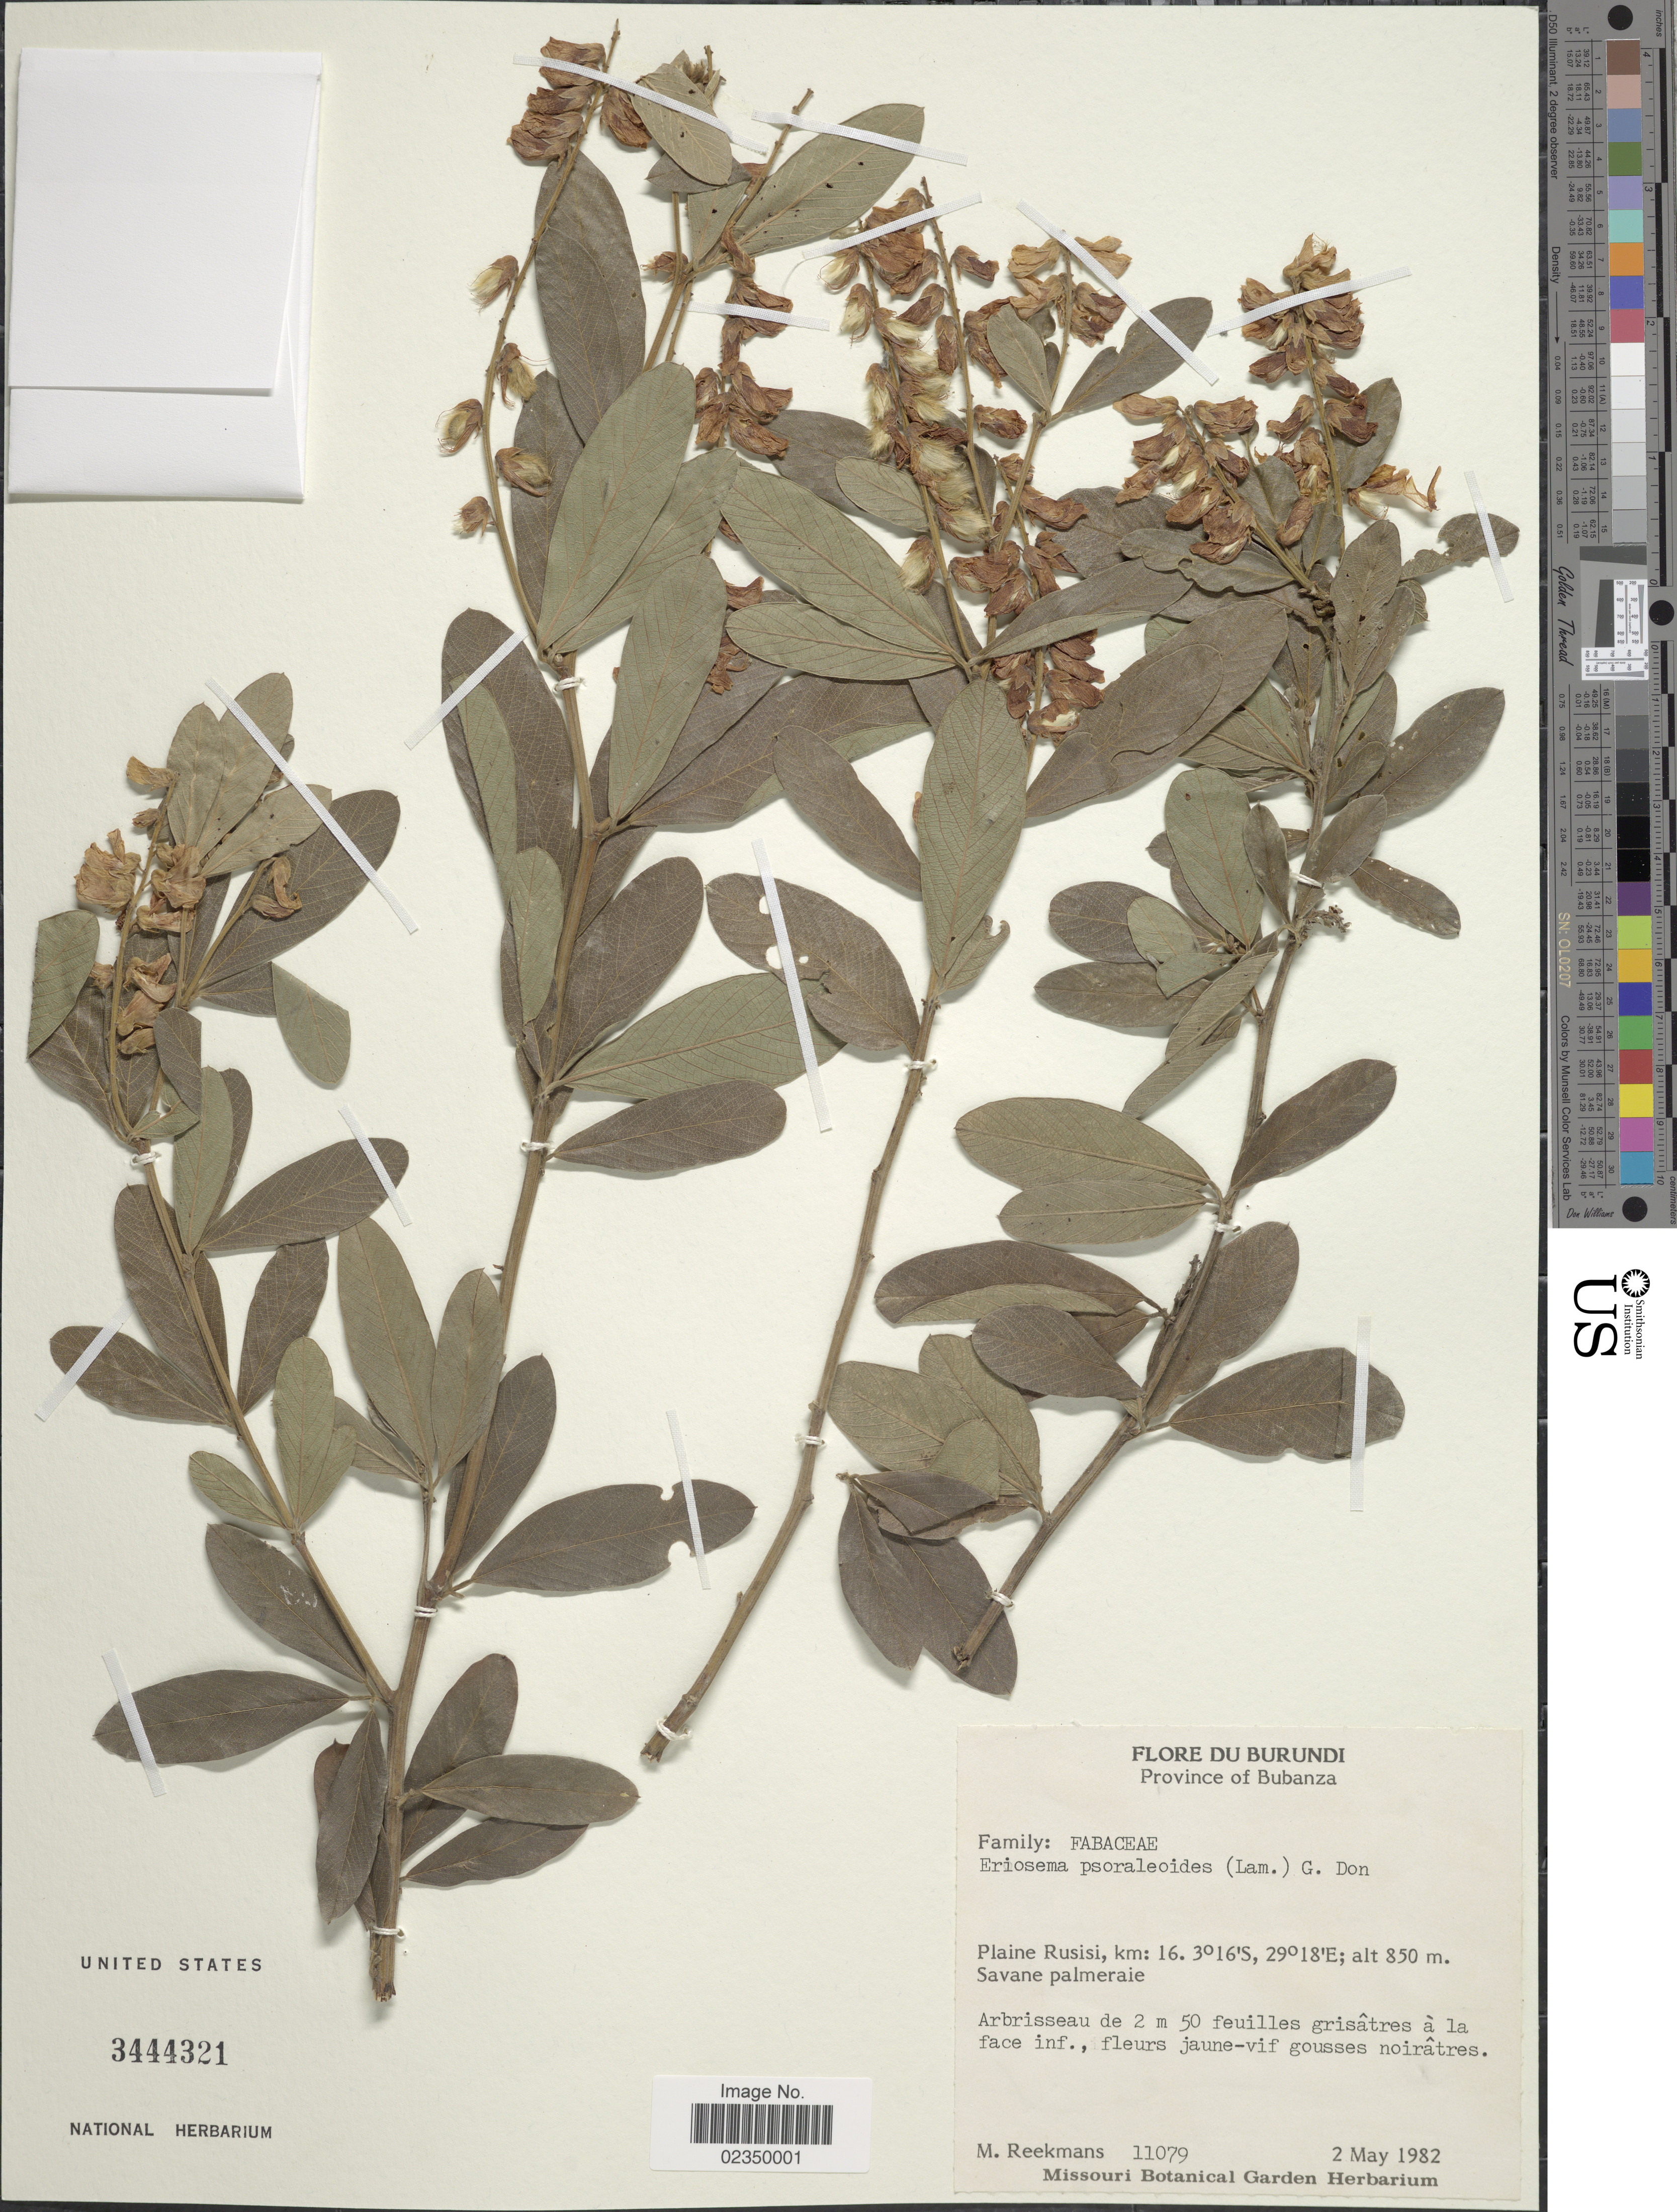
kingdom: Plantae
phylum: Tracheophyta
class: Magnoliopsida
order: Fabales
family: Fabaceae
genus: Eriosema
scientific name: Eriosema psoraloides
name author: (Lam.) G. Don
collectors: M. Reekmans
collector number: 11079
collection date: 1982-05-02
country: Burundi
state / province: Bubanza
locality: Province of Bubanza. Plaine Rusisi, km : 16. Savane palmeraie.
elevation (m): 850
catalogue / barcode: US 3444321